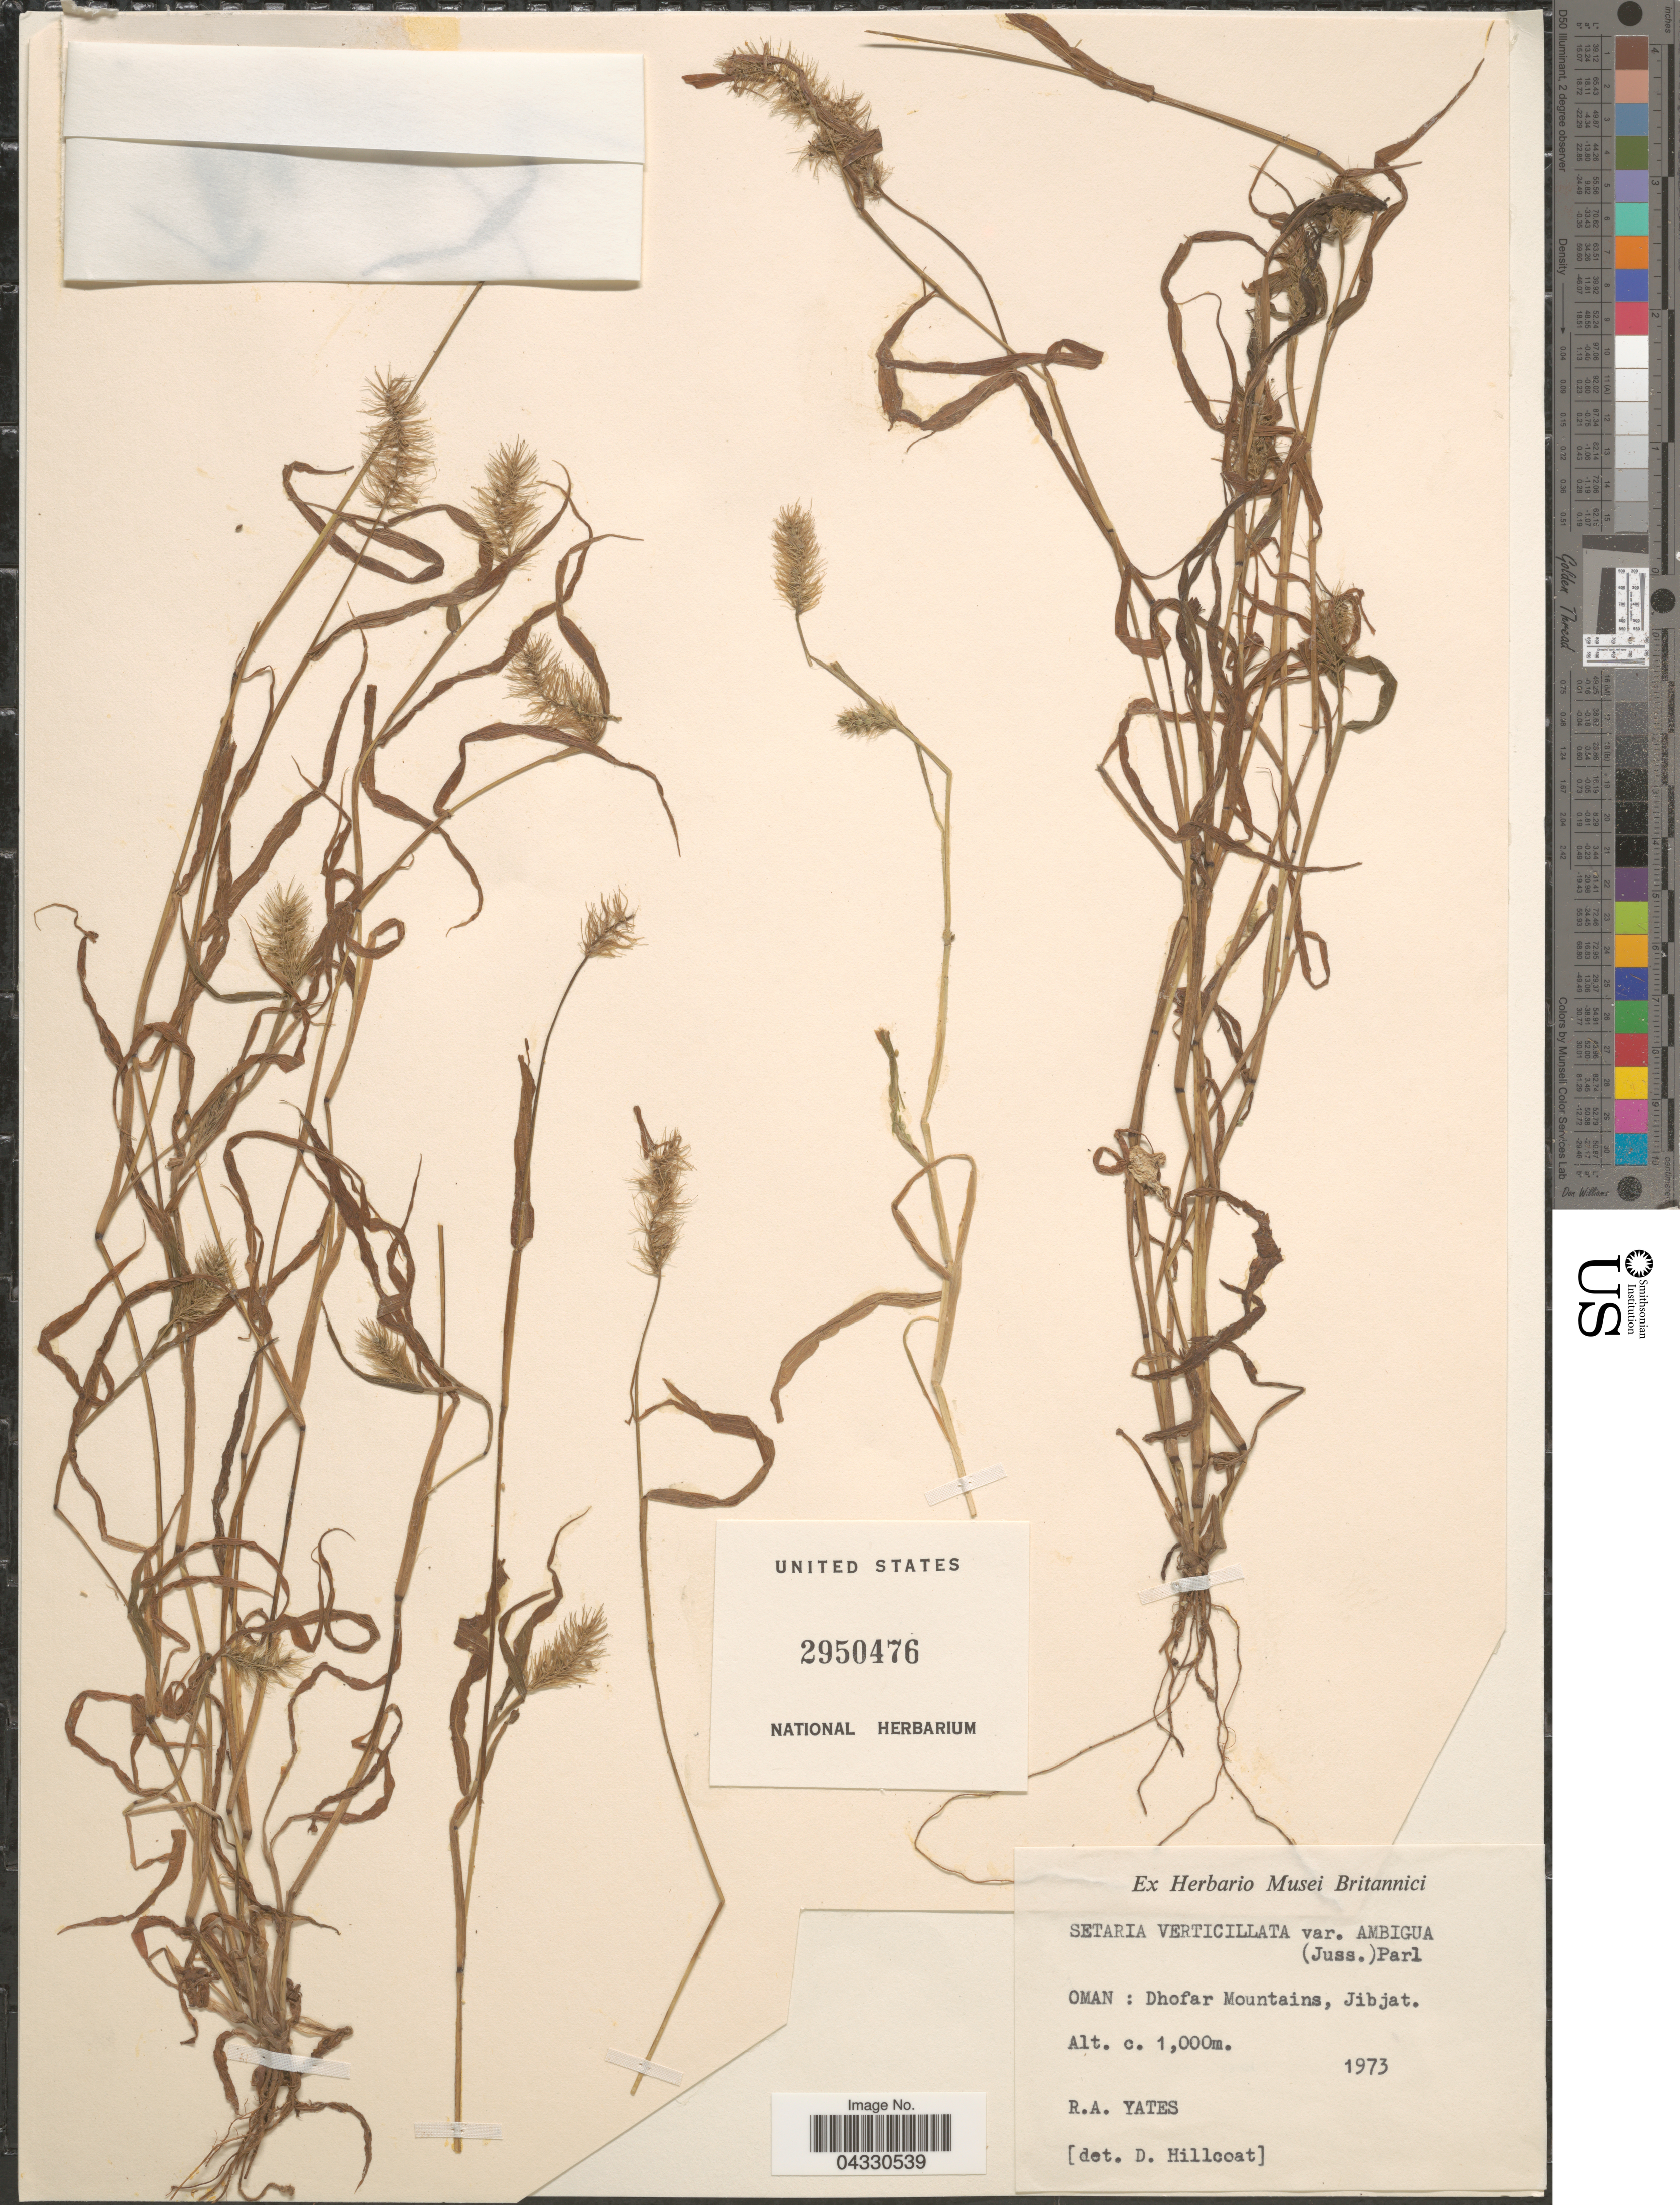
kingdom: Plantae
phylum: Tracheophyta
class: Liliopsida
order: Poales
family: Poaceae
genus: Setaria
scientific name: Setaria verticillata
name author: (L.) P. Beauv.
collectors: R. Yates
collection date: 1973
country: Oman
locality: Dhofar Mountains, Jibjat.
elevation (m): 1000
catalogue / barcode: US 2950476